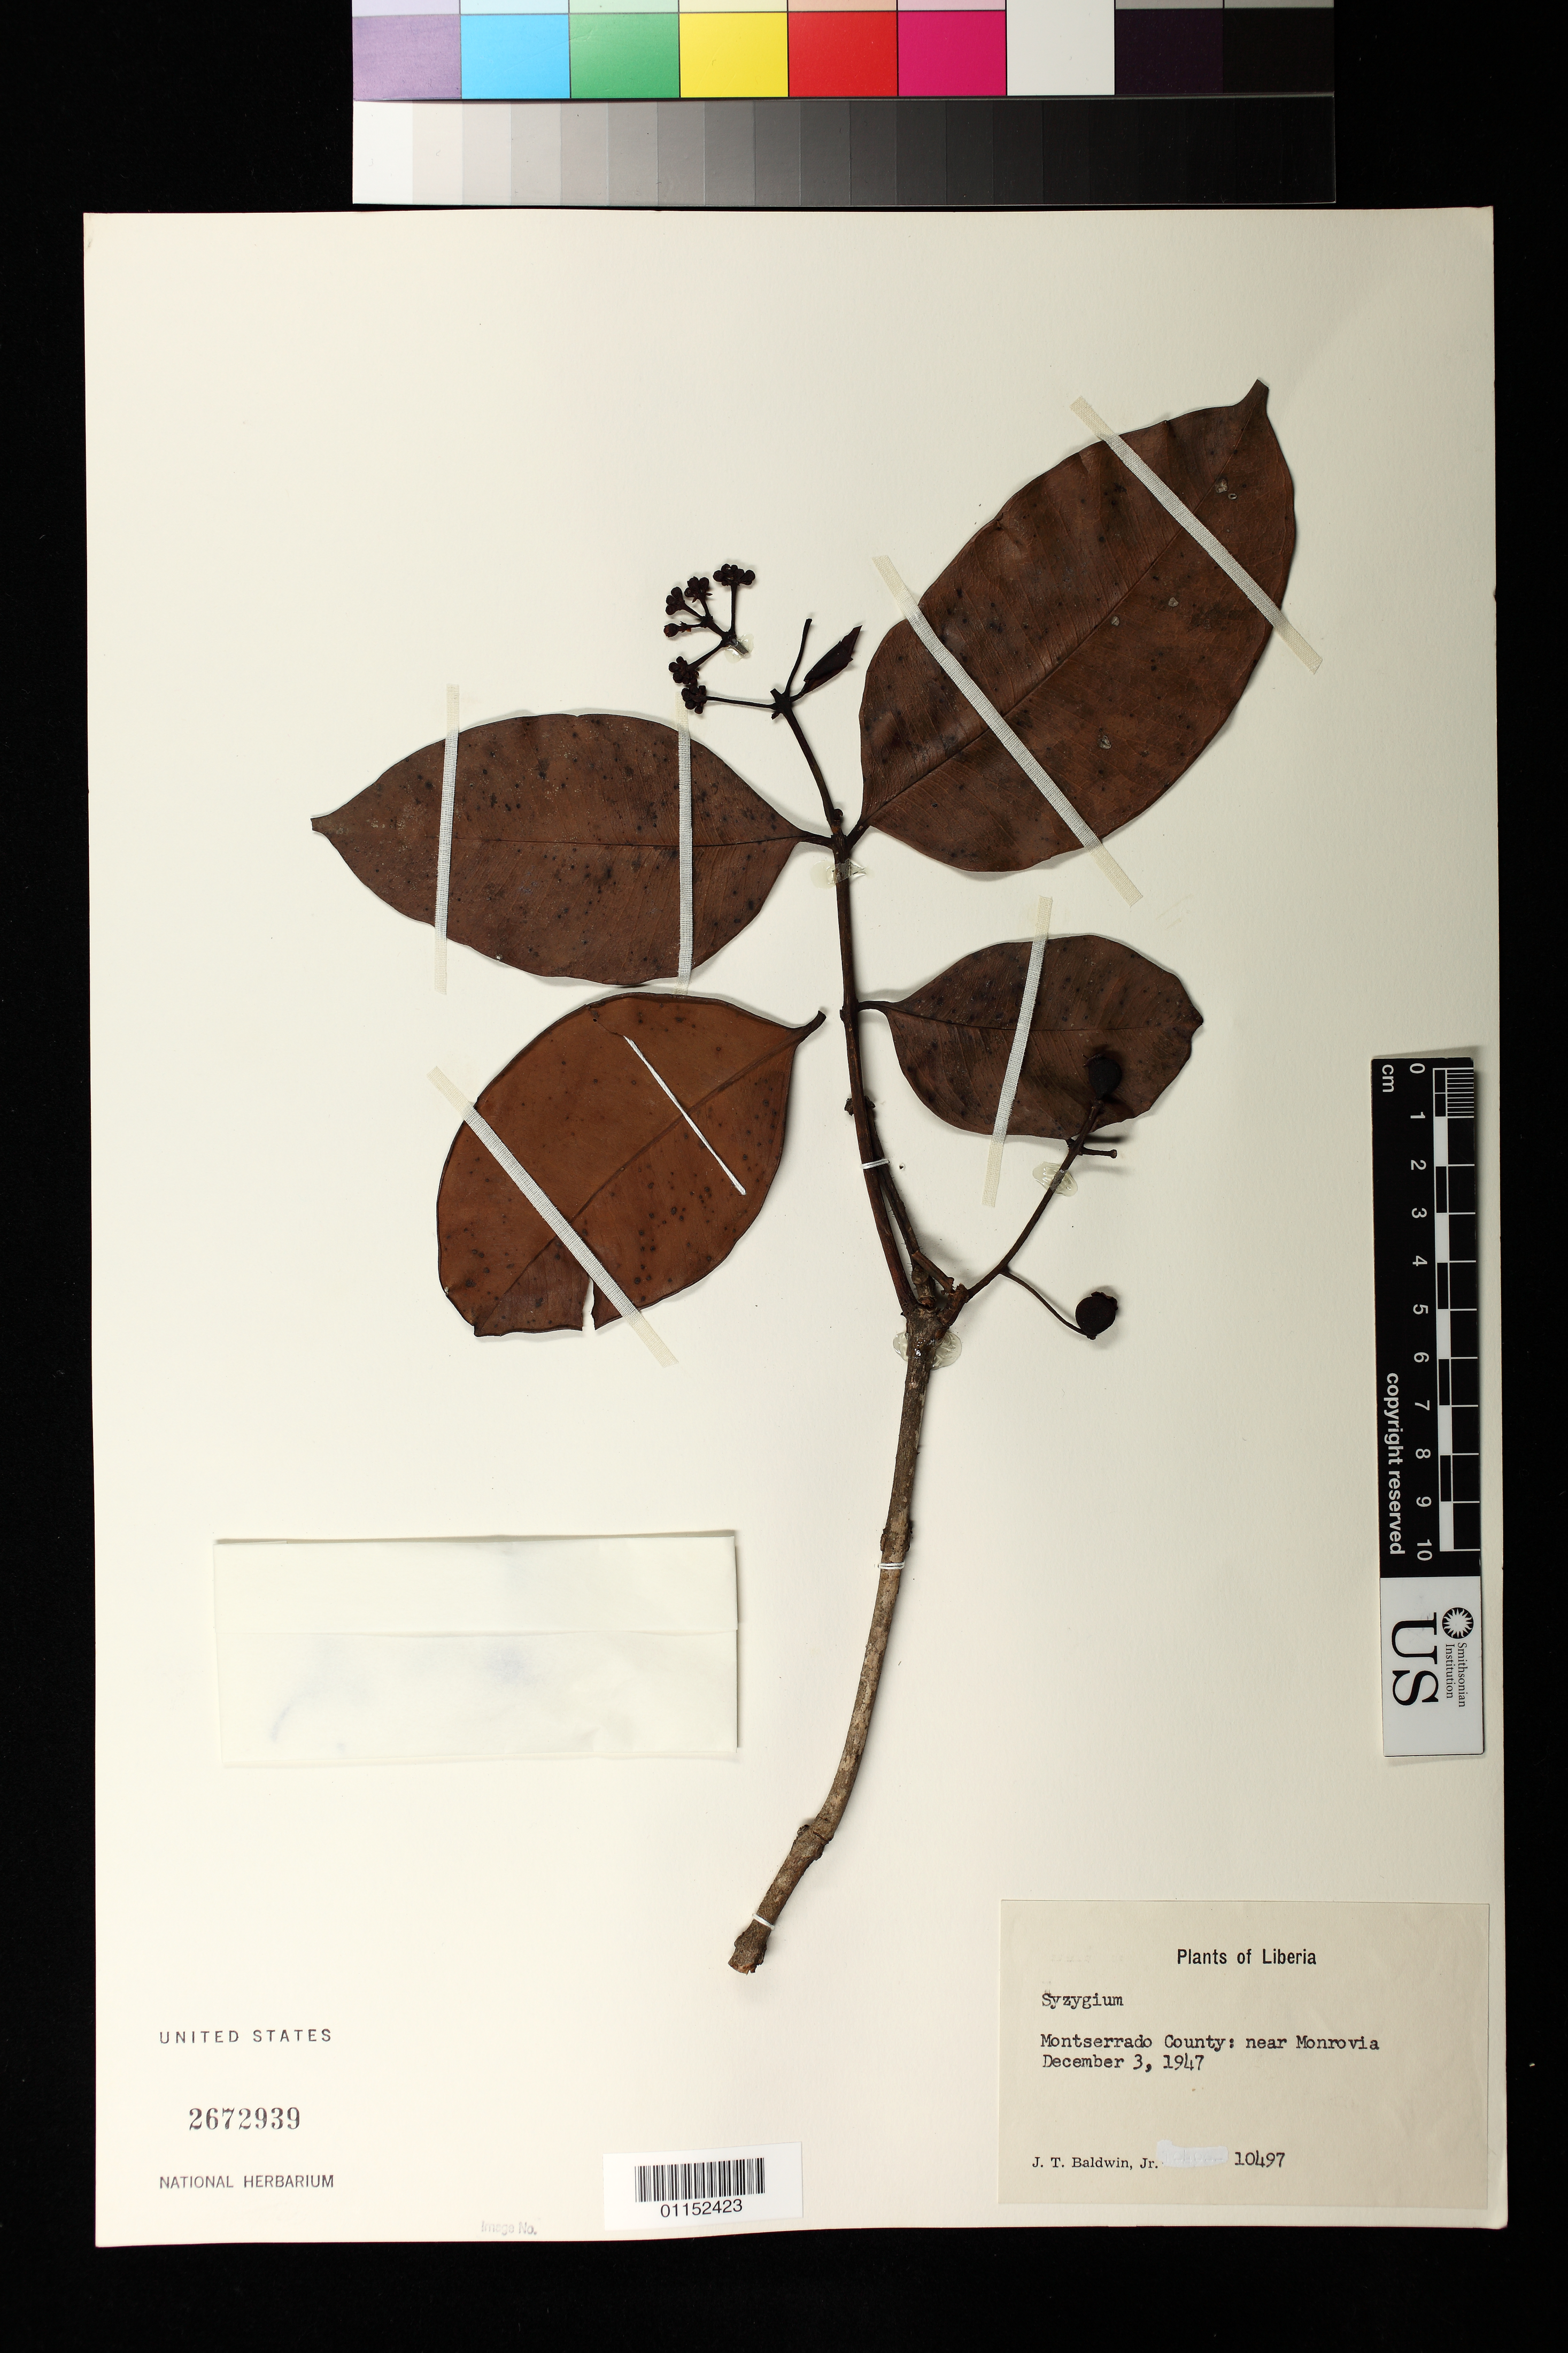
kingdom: Plantae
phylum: Tracheophyta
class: Magnoliopsida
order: Myrtales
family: Myrtaceae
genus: Syzygium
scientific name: Syzygium sp.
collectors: J. T. Baldwin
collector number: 10497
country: Liberia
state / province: Montserrado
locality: Near Monrovia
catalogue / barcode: US 2672939